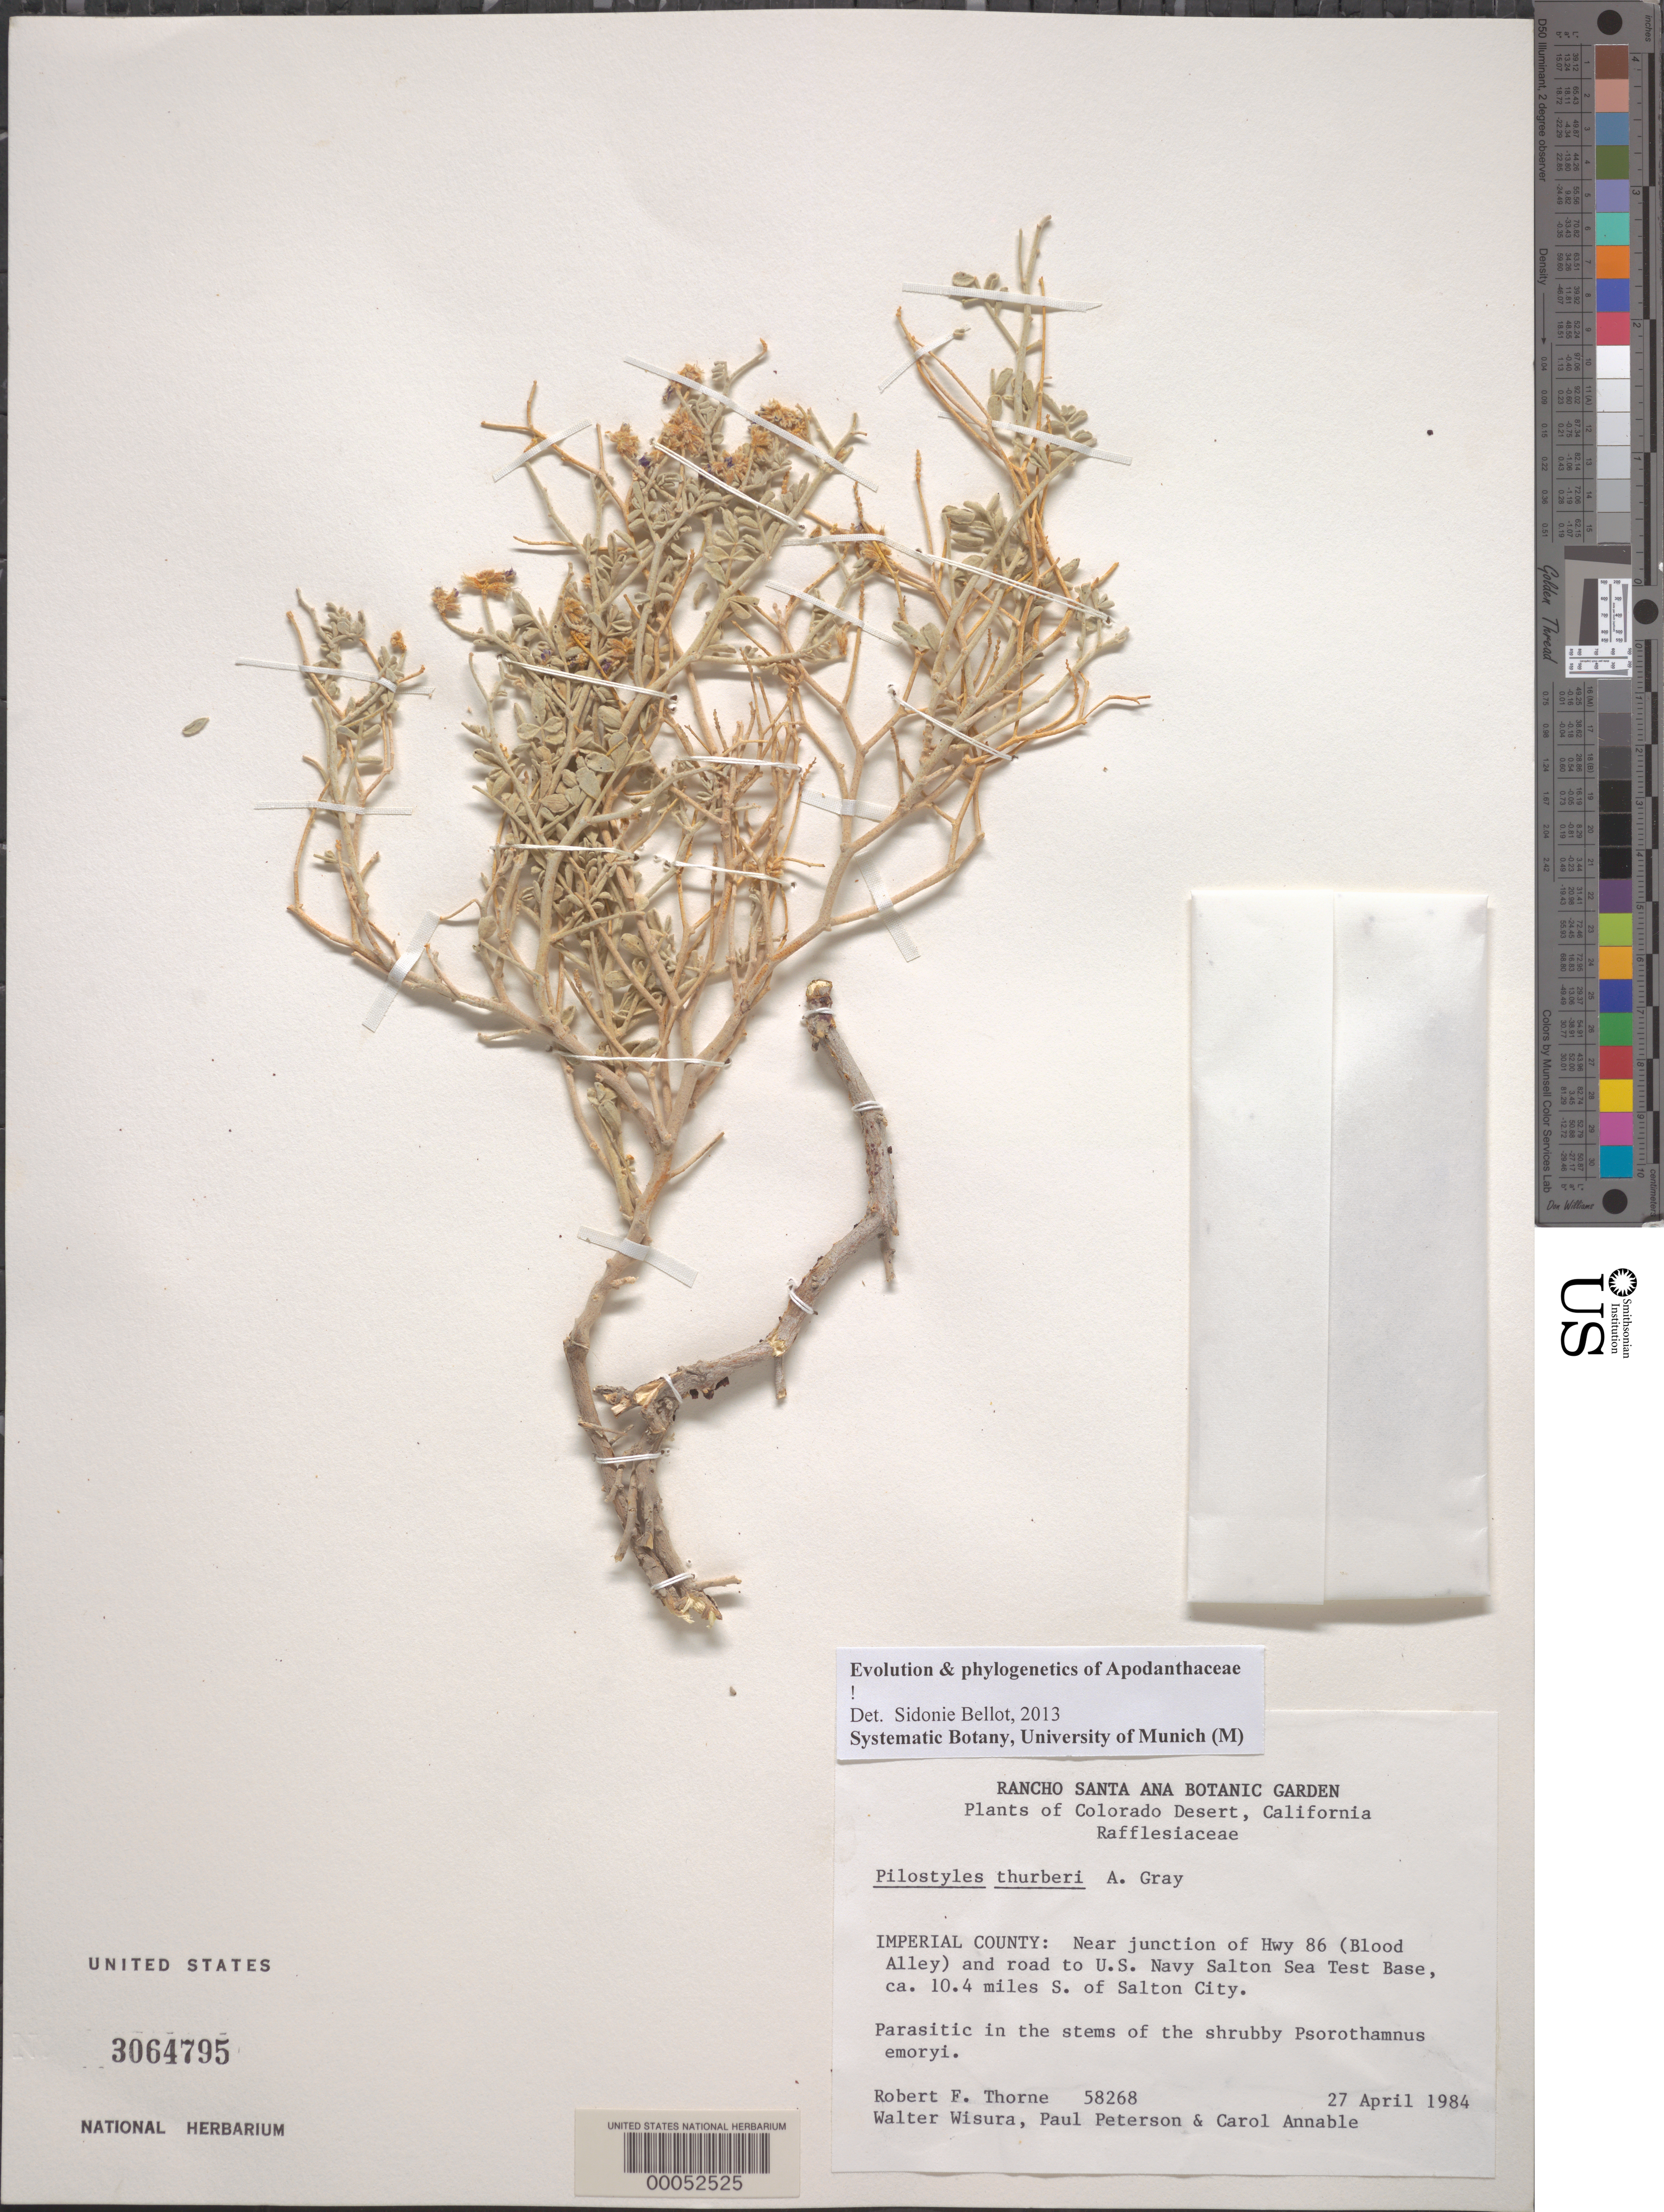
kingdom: Plantae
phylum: Tracheophyta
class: Magnoliopsida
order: Cucurbitales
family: Apodanthaceae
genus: Pilostyles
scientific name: Pilostyles thurberi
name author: A. Gray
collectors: R. F. Thorne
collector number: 58268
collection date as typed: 27 Apr 1984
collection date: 1984-04-27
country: United States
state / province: California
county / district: Imperial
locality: Colorado desert, ca. 10.4 miles south of salton city near junction of hwy.86 & road to u.s.navy salton sea test base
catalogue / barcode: US 3064795